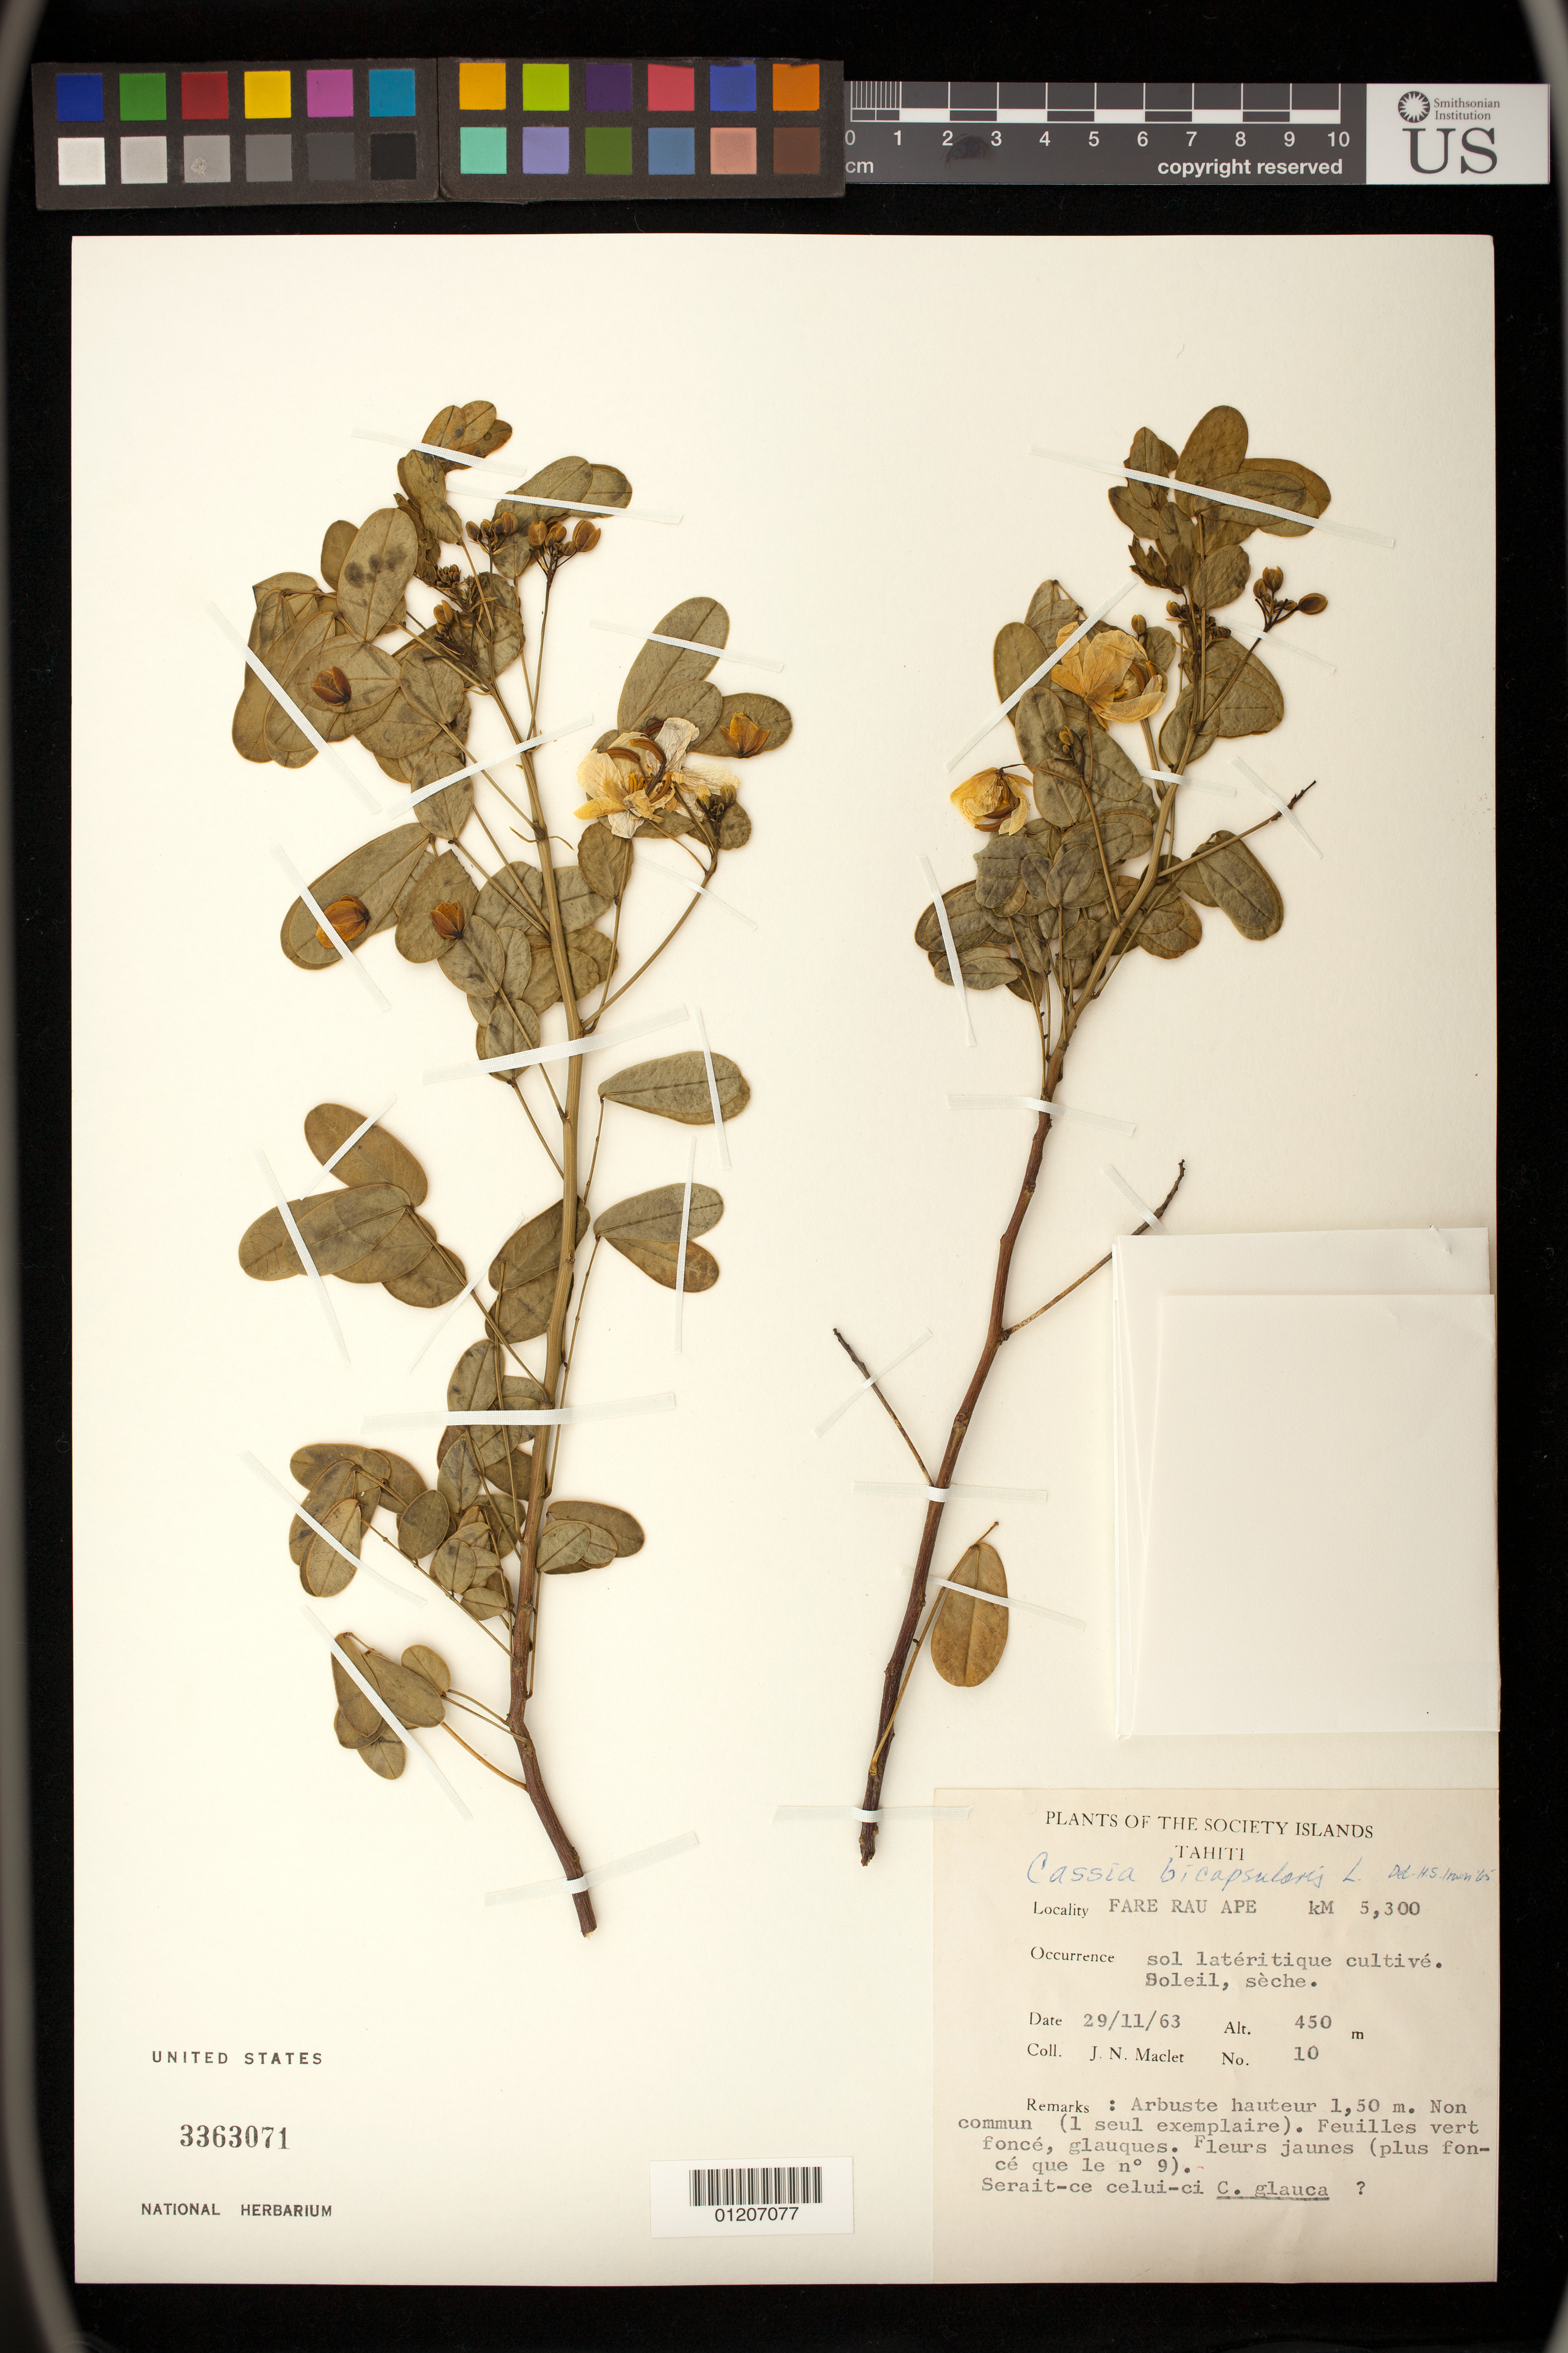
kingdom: Plantae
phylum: Tracheophyta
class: Magnoliopsida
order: Fabales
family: Fabaceae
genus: Senna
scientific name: Senna bicapsularis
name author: (L.) Roxb.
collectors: J. Maclet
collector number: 10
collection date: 1963-11-29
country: French Polynesia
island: Tahiti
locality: Fare Rau Ape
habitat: Sol latèritique. Soleil, sèche.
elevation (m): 450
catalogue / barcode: US 3363071